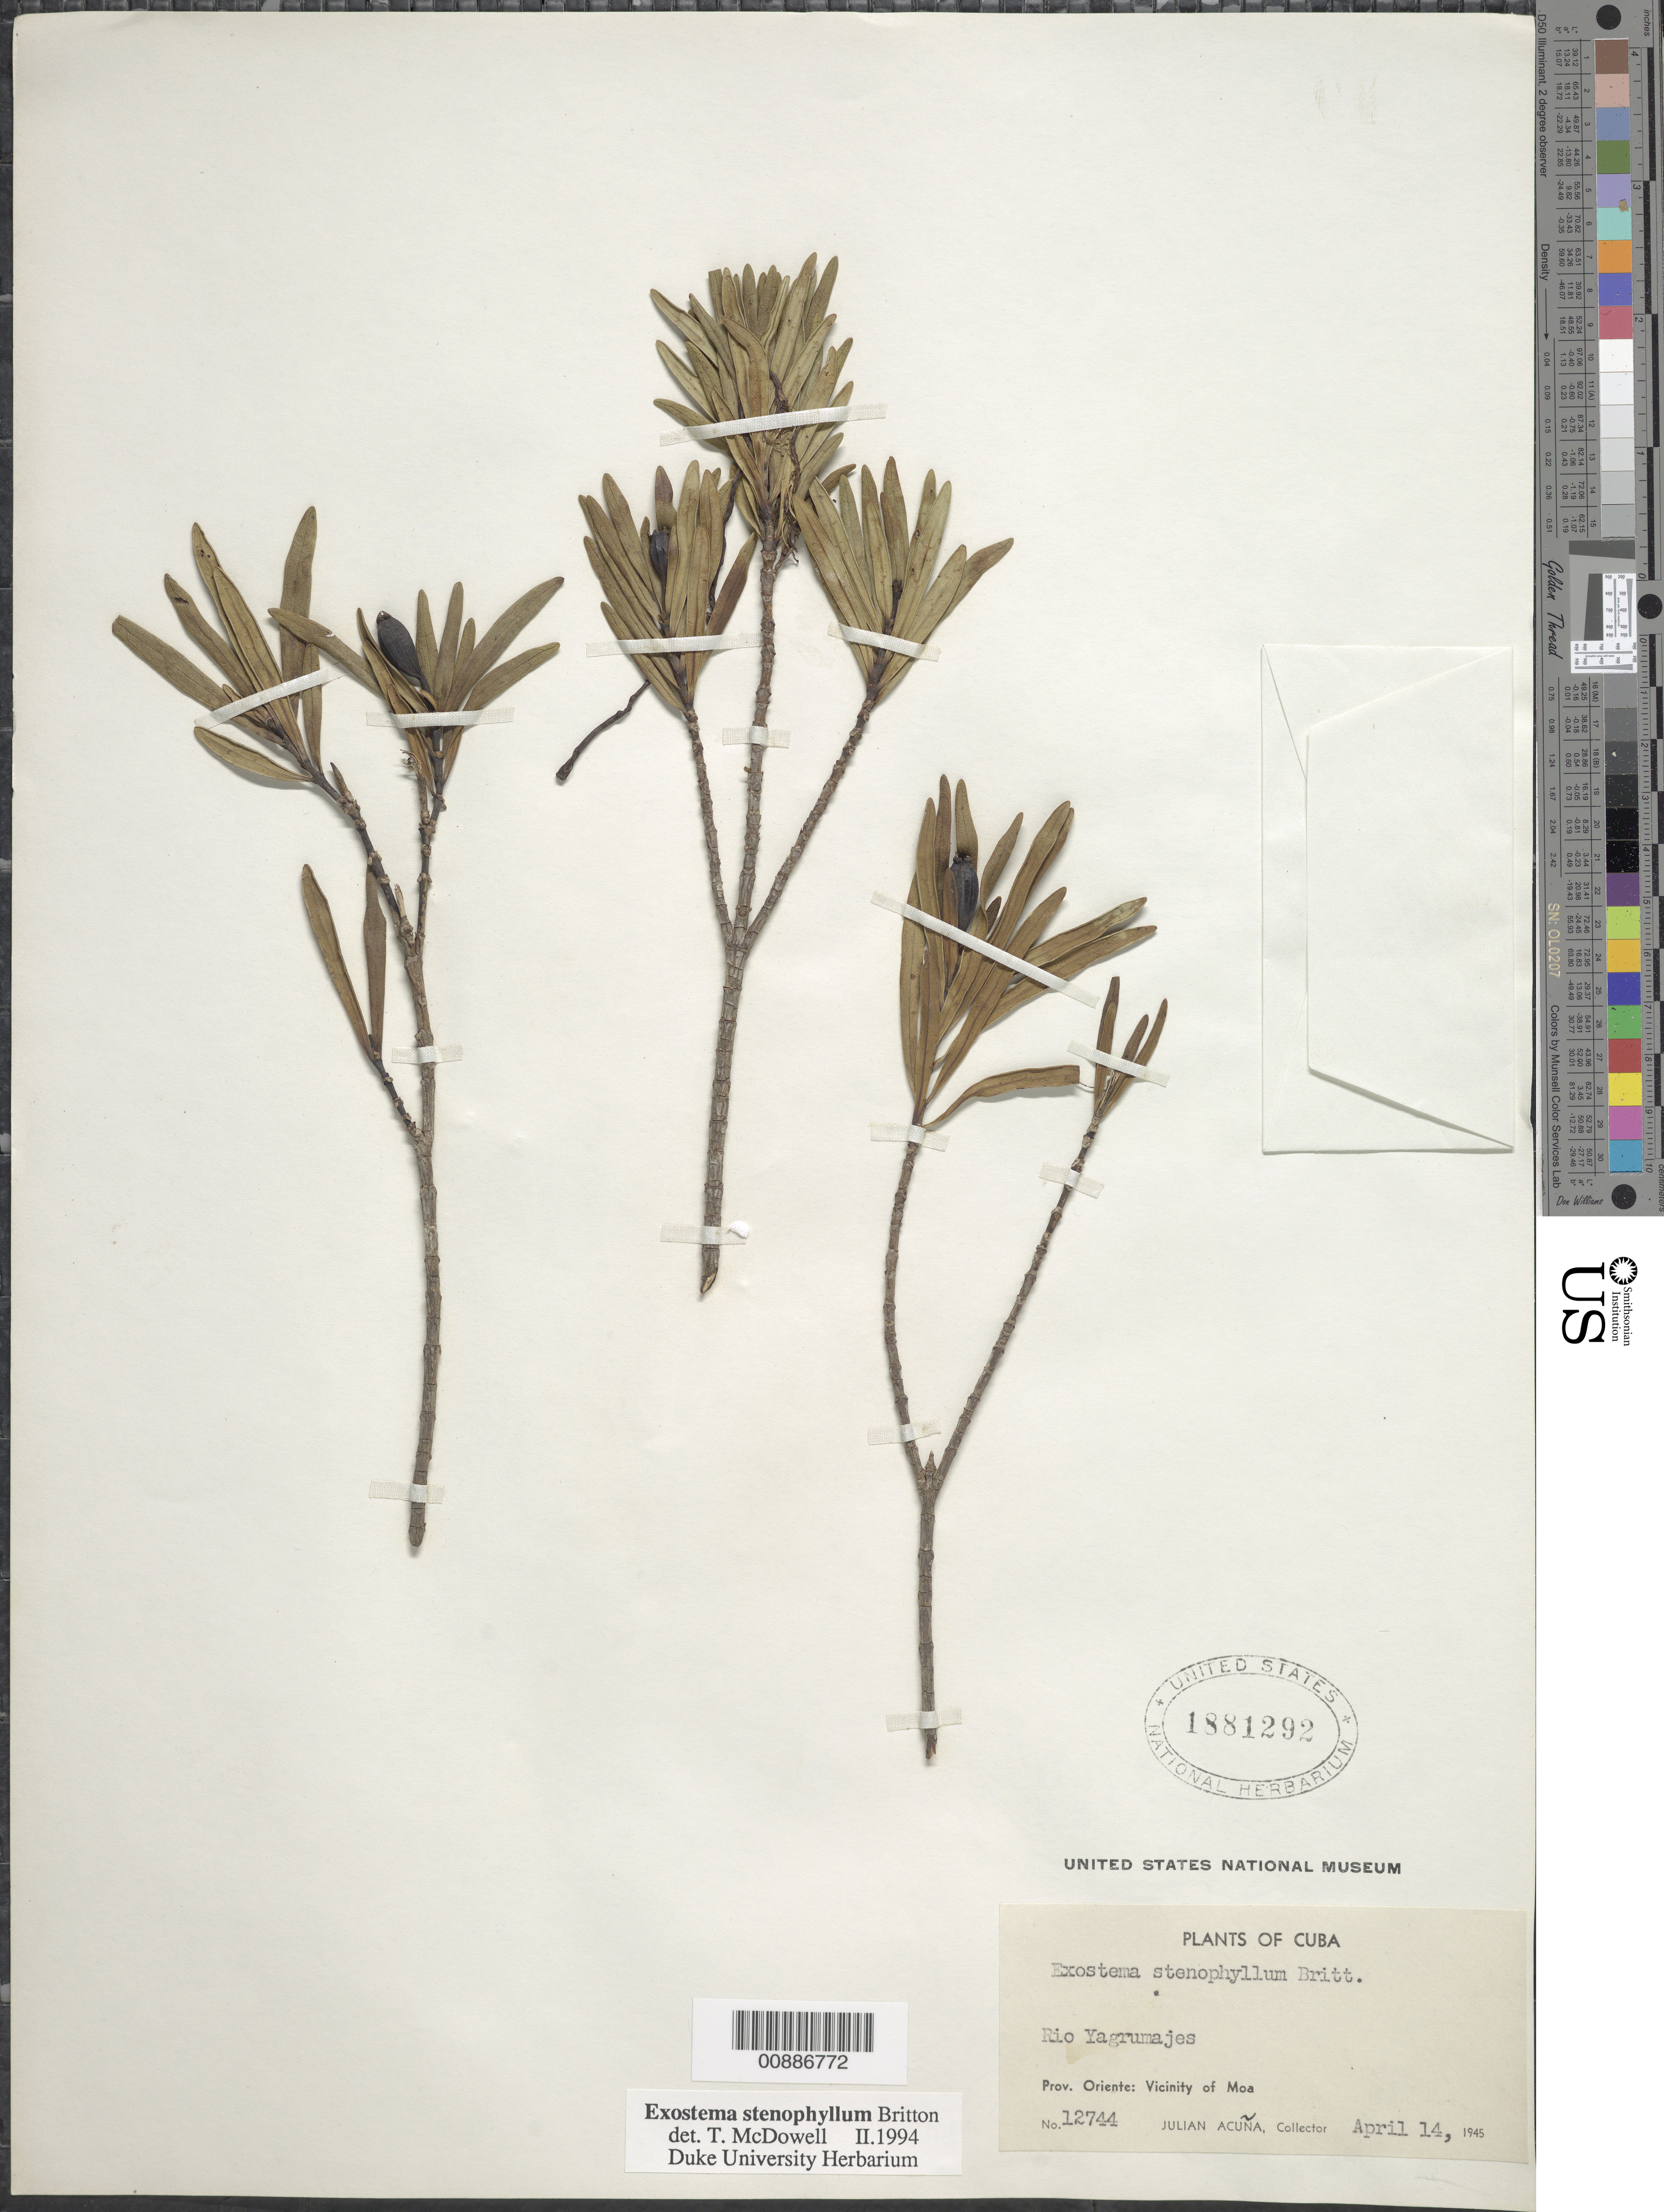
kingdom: Plantae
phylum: Tracheophyta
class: Magnoliopsida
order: Gentianales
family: Rubiaceae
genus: Exostema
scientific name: Exostema stenophyllum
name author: Britton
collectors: J. Acuña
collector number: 12744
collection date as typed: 14 Apr 1945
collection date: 1945-04-14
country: Cuba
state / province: Oriente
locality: Rio Yagrumajes, vicinity of Moa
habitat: Riverine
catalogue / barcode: US 1881292